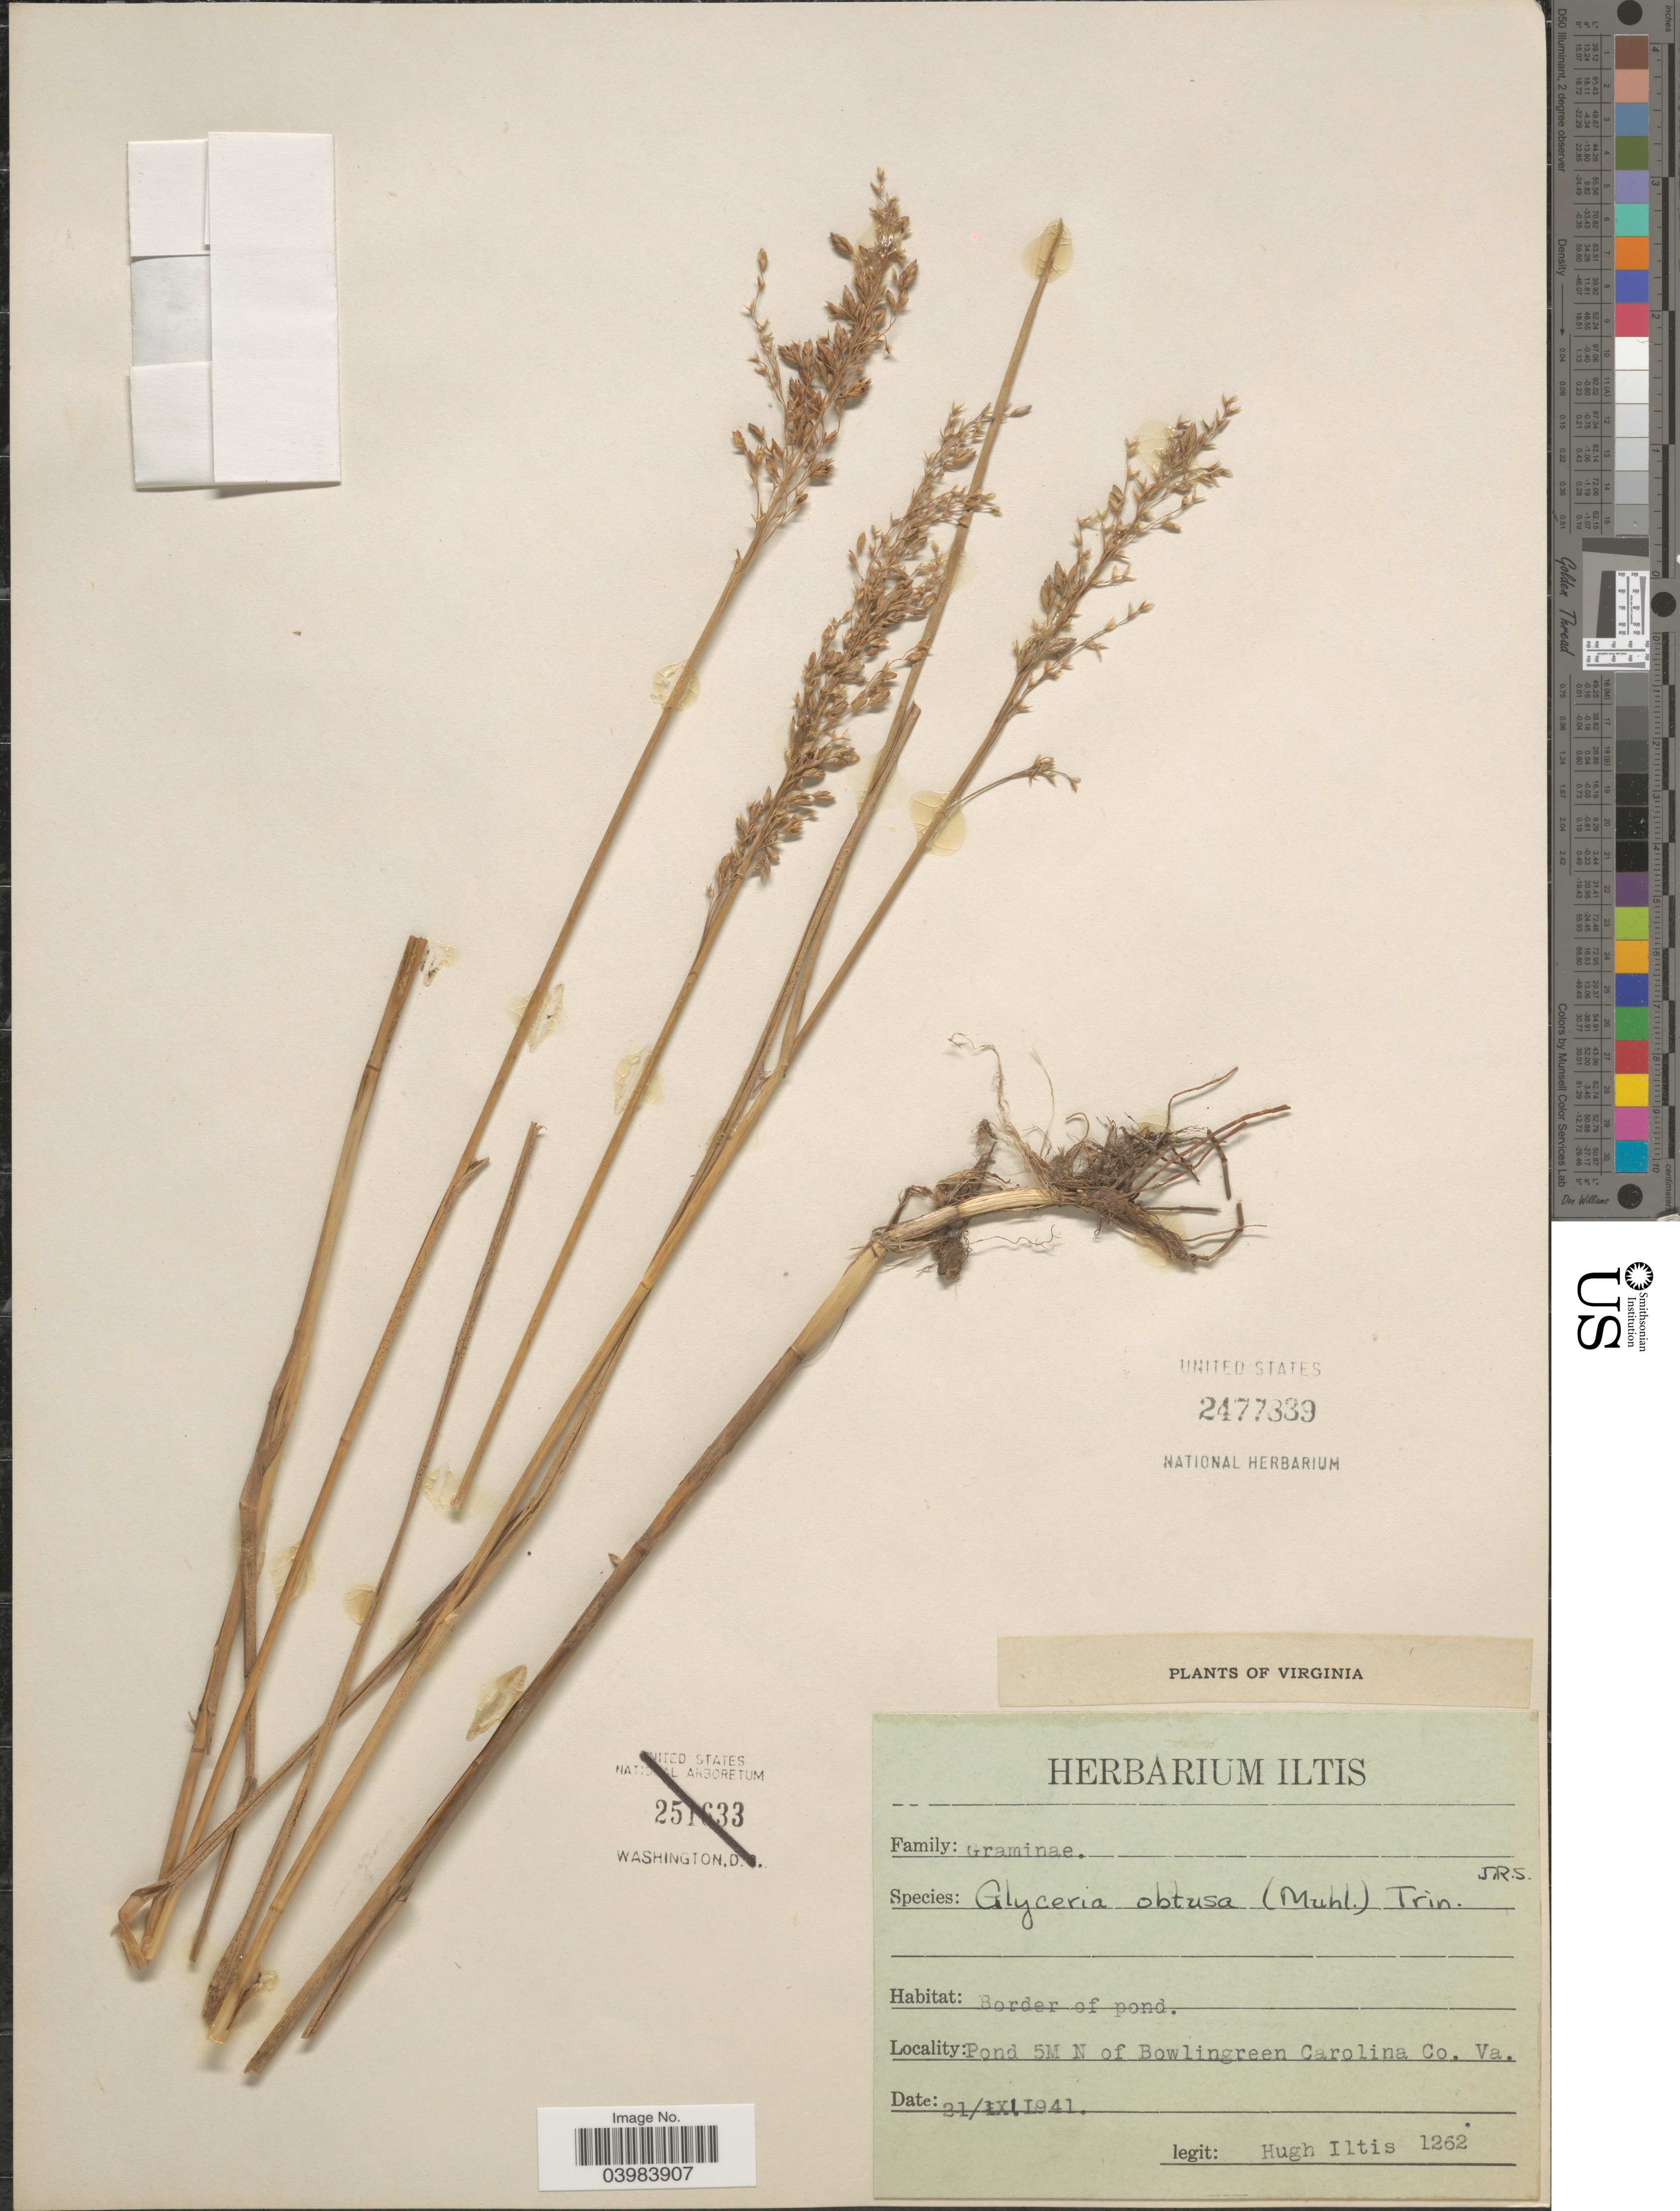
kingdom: Plantae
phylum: Tracheophyta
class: Liliopsida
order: Poales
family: Poaceae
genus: Glyceria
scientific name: Glyceria obtusa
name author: (Muhl.) Trin.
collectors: H. Iltis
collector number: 1262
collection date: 1941-09-21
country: United States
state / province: Virginia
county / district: Caroline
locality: Border of pond, 5mi. N of Bowling Green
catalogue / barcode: US 2477339